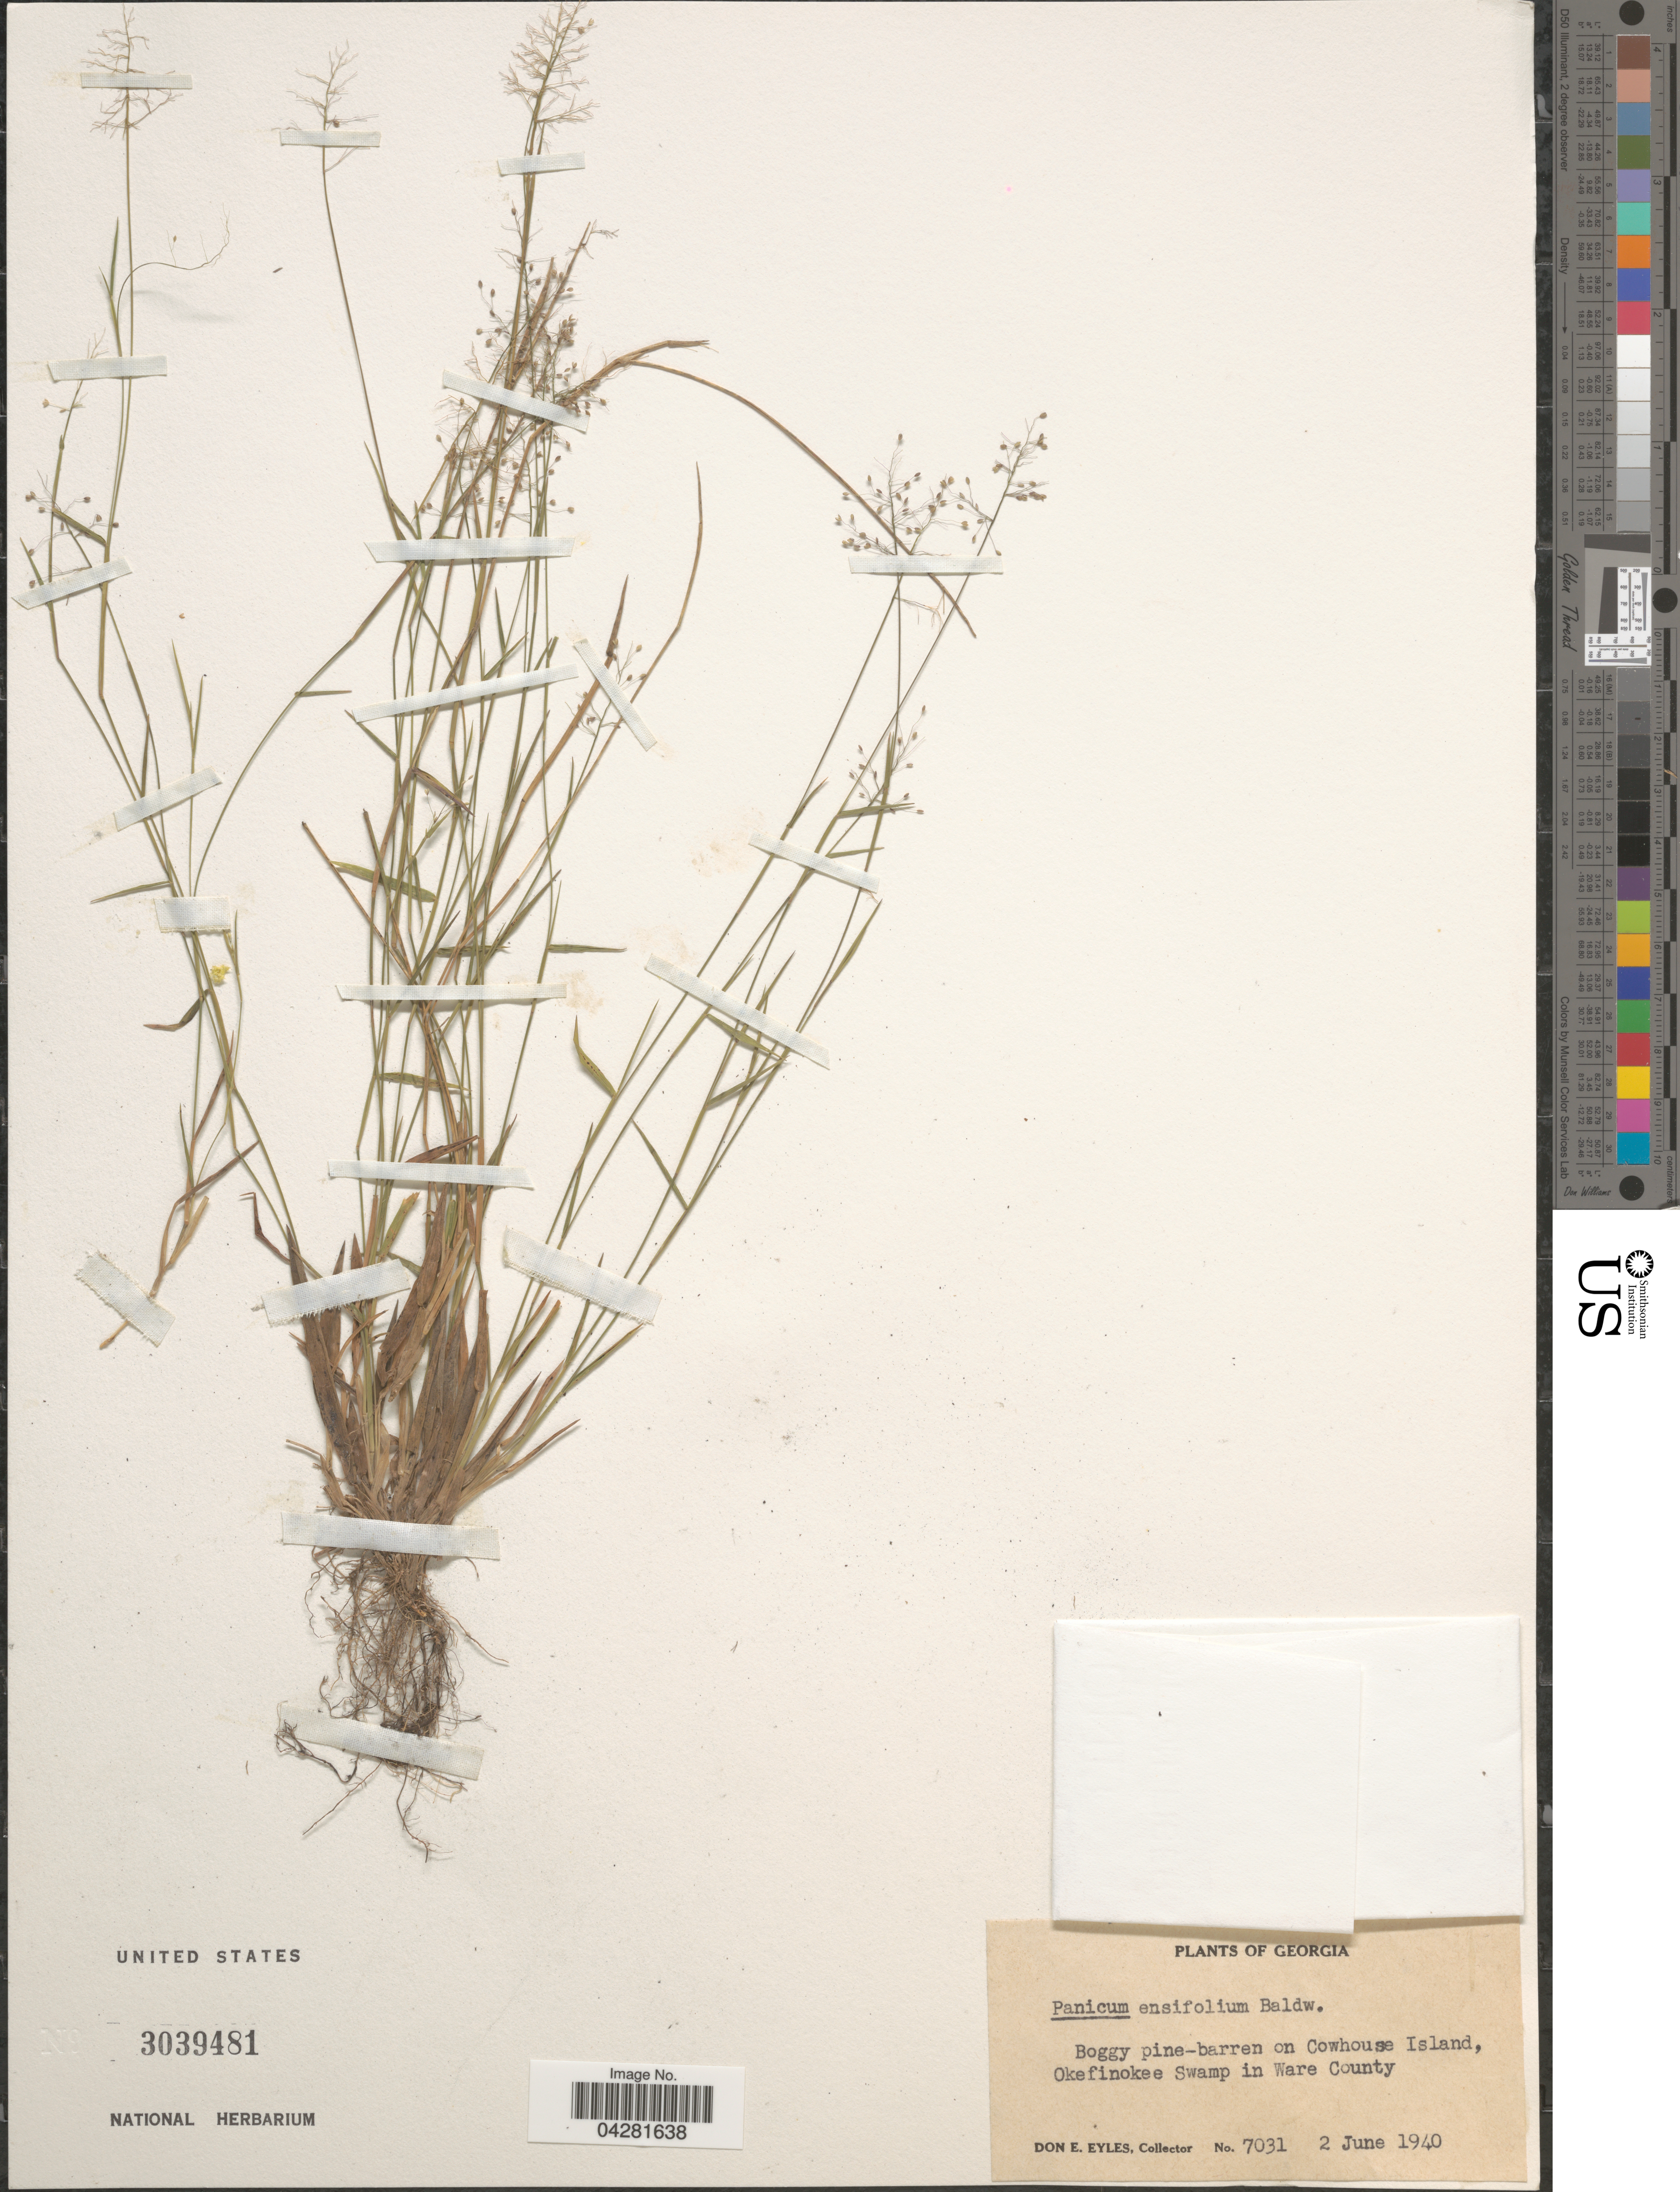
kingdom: Plantae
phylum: Tracheophyta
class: Liliopsida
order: Poales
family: Poaceae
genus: Dichanthelium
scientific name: Dichanthelium ensifolium var. ensifolium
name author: (Baldwin ex Elliot) Gould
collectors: D. Eyles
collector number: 7031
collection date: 1940-06-02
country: United States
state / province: Georgia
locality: Boggy pine-barren on Cowhouse Island, Okefinokee Swamp in Ware County.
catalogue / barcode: US 3039481